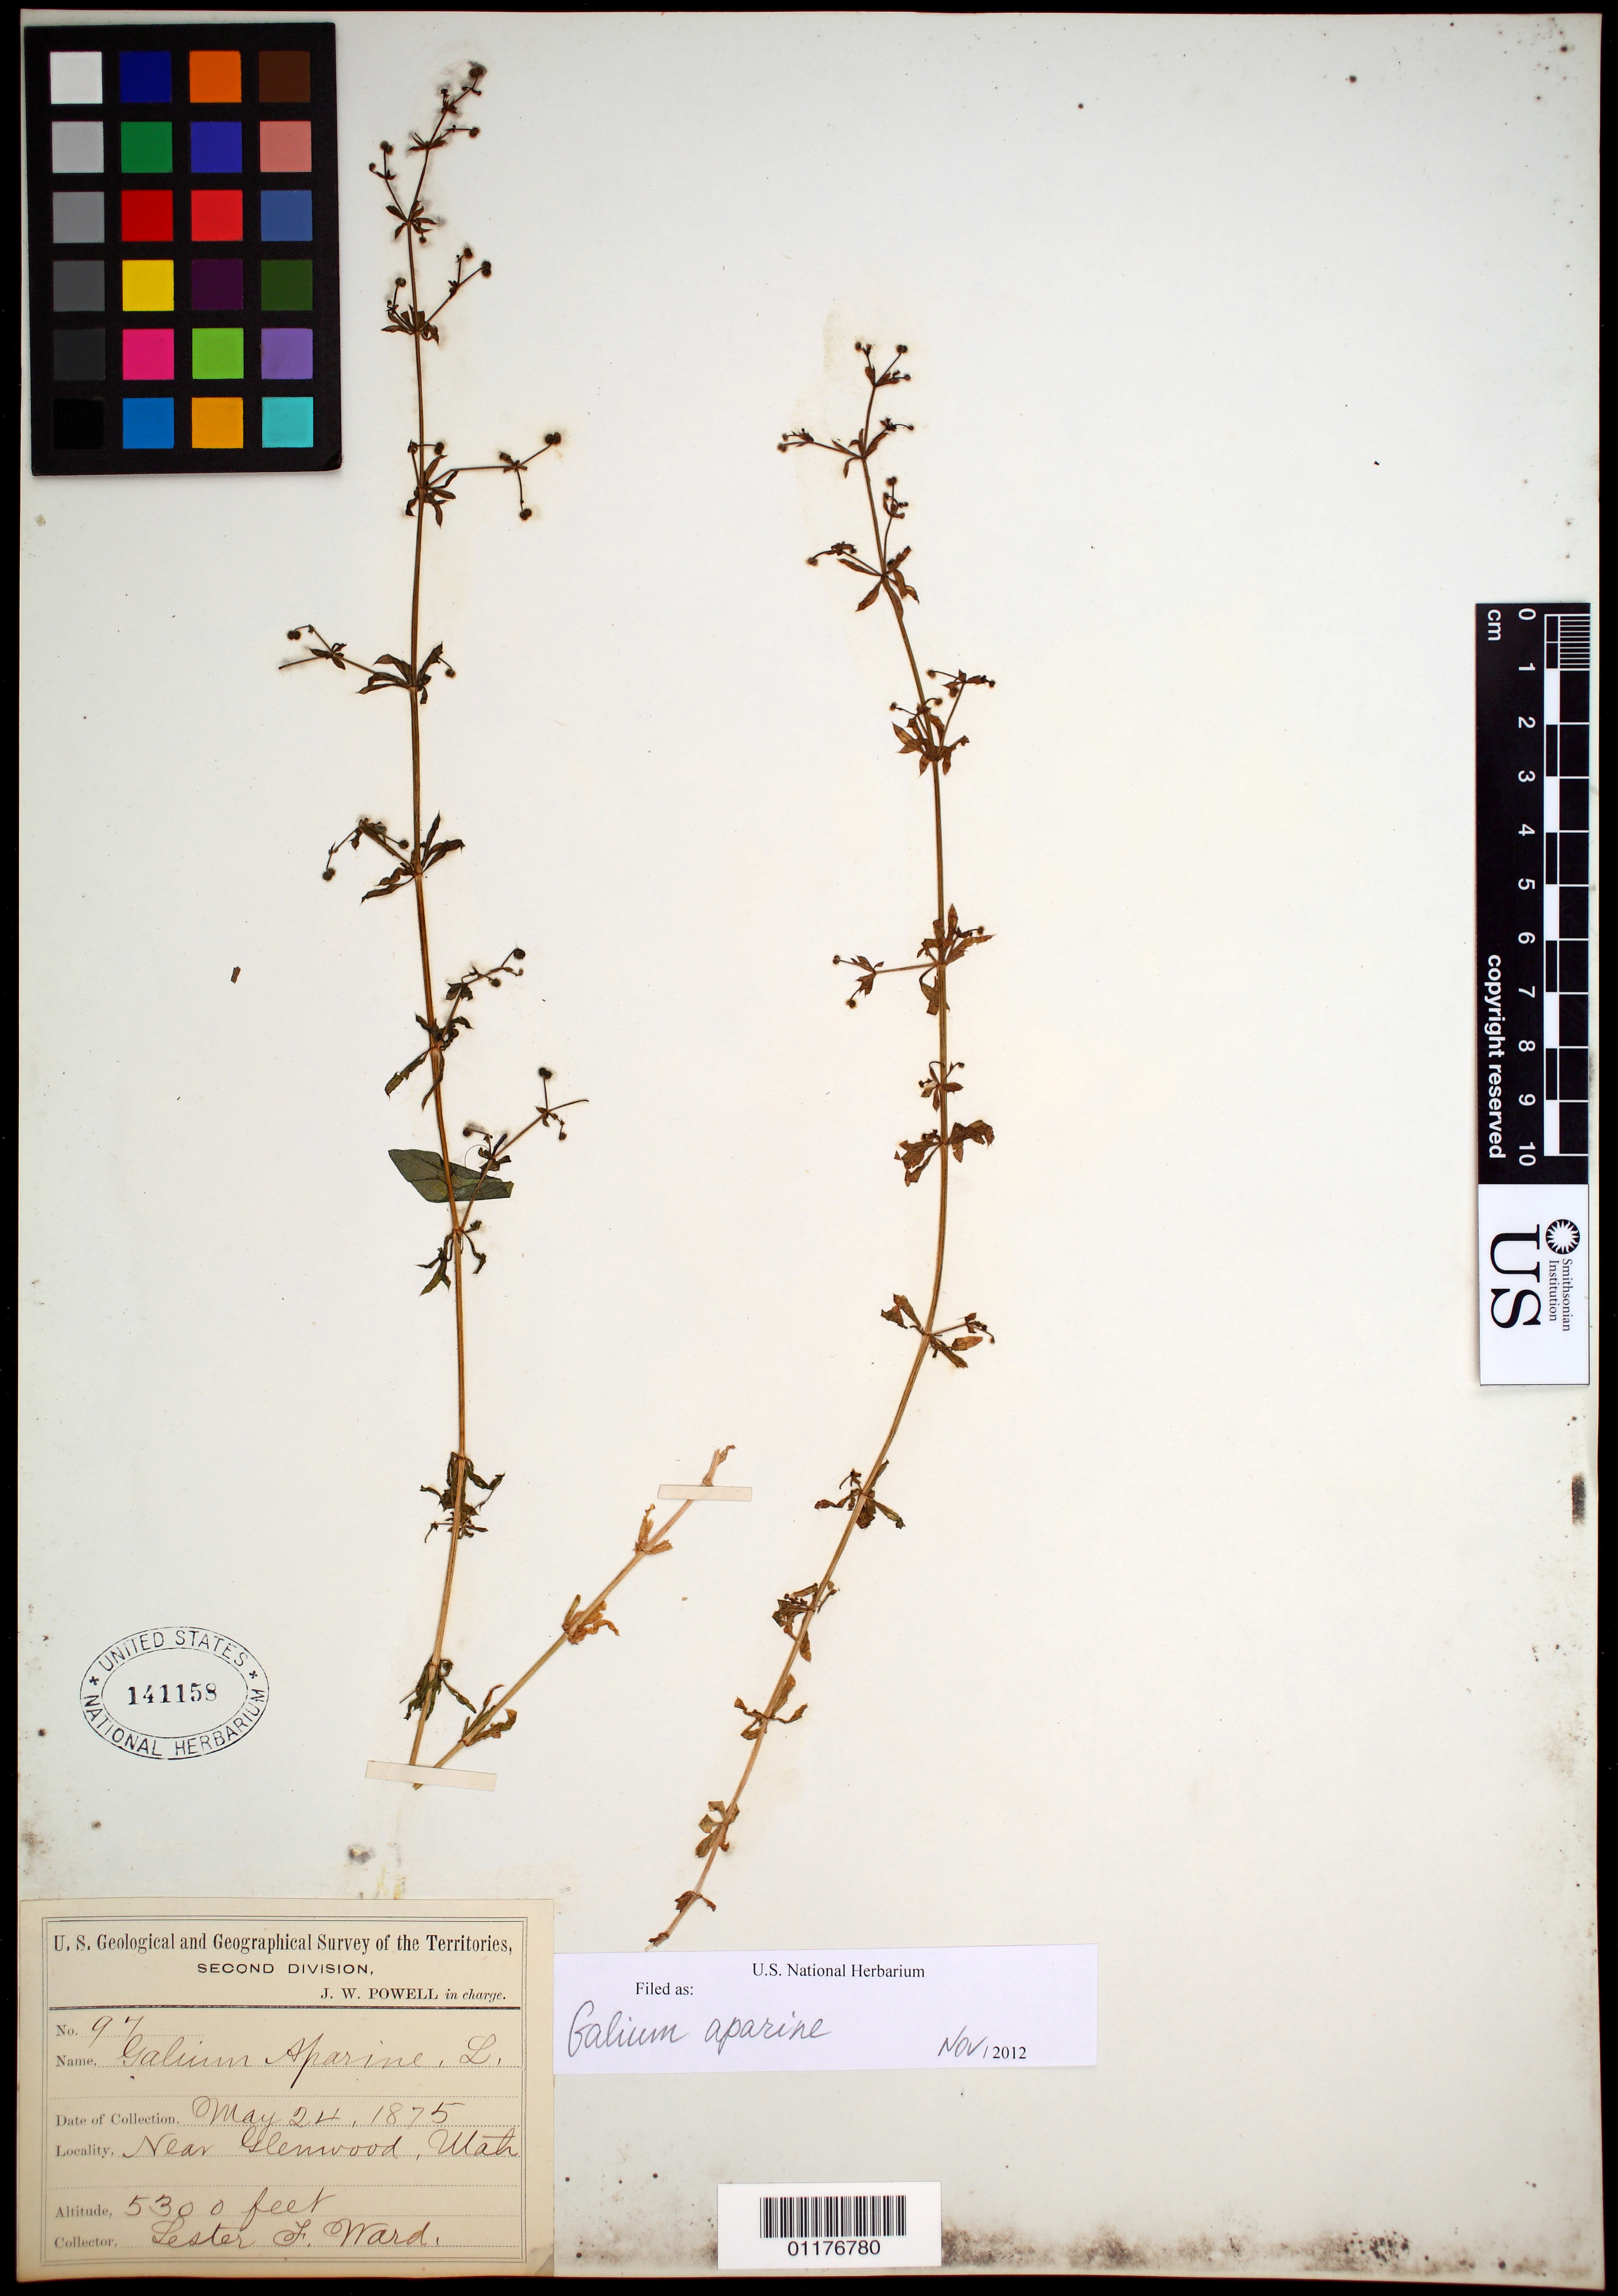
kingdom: Plantae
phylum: Tracheophyta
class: Magnoliopsida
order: Gentianales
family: Rubiaceae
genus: Galium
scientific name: Galium aparine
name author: L.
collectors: L. F. Ward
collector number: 97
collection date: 1875-05-24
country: United States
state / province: Utah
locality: near Glenwood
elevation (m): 1615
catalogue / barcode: US 141158